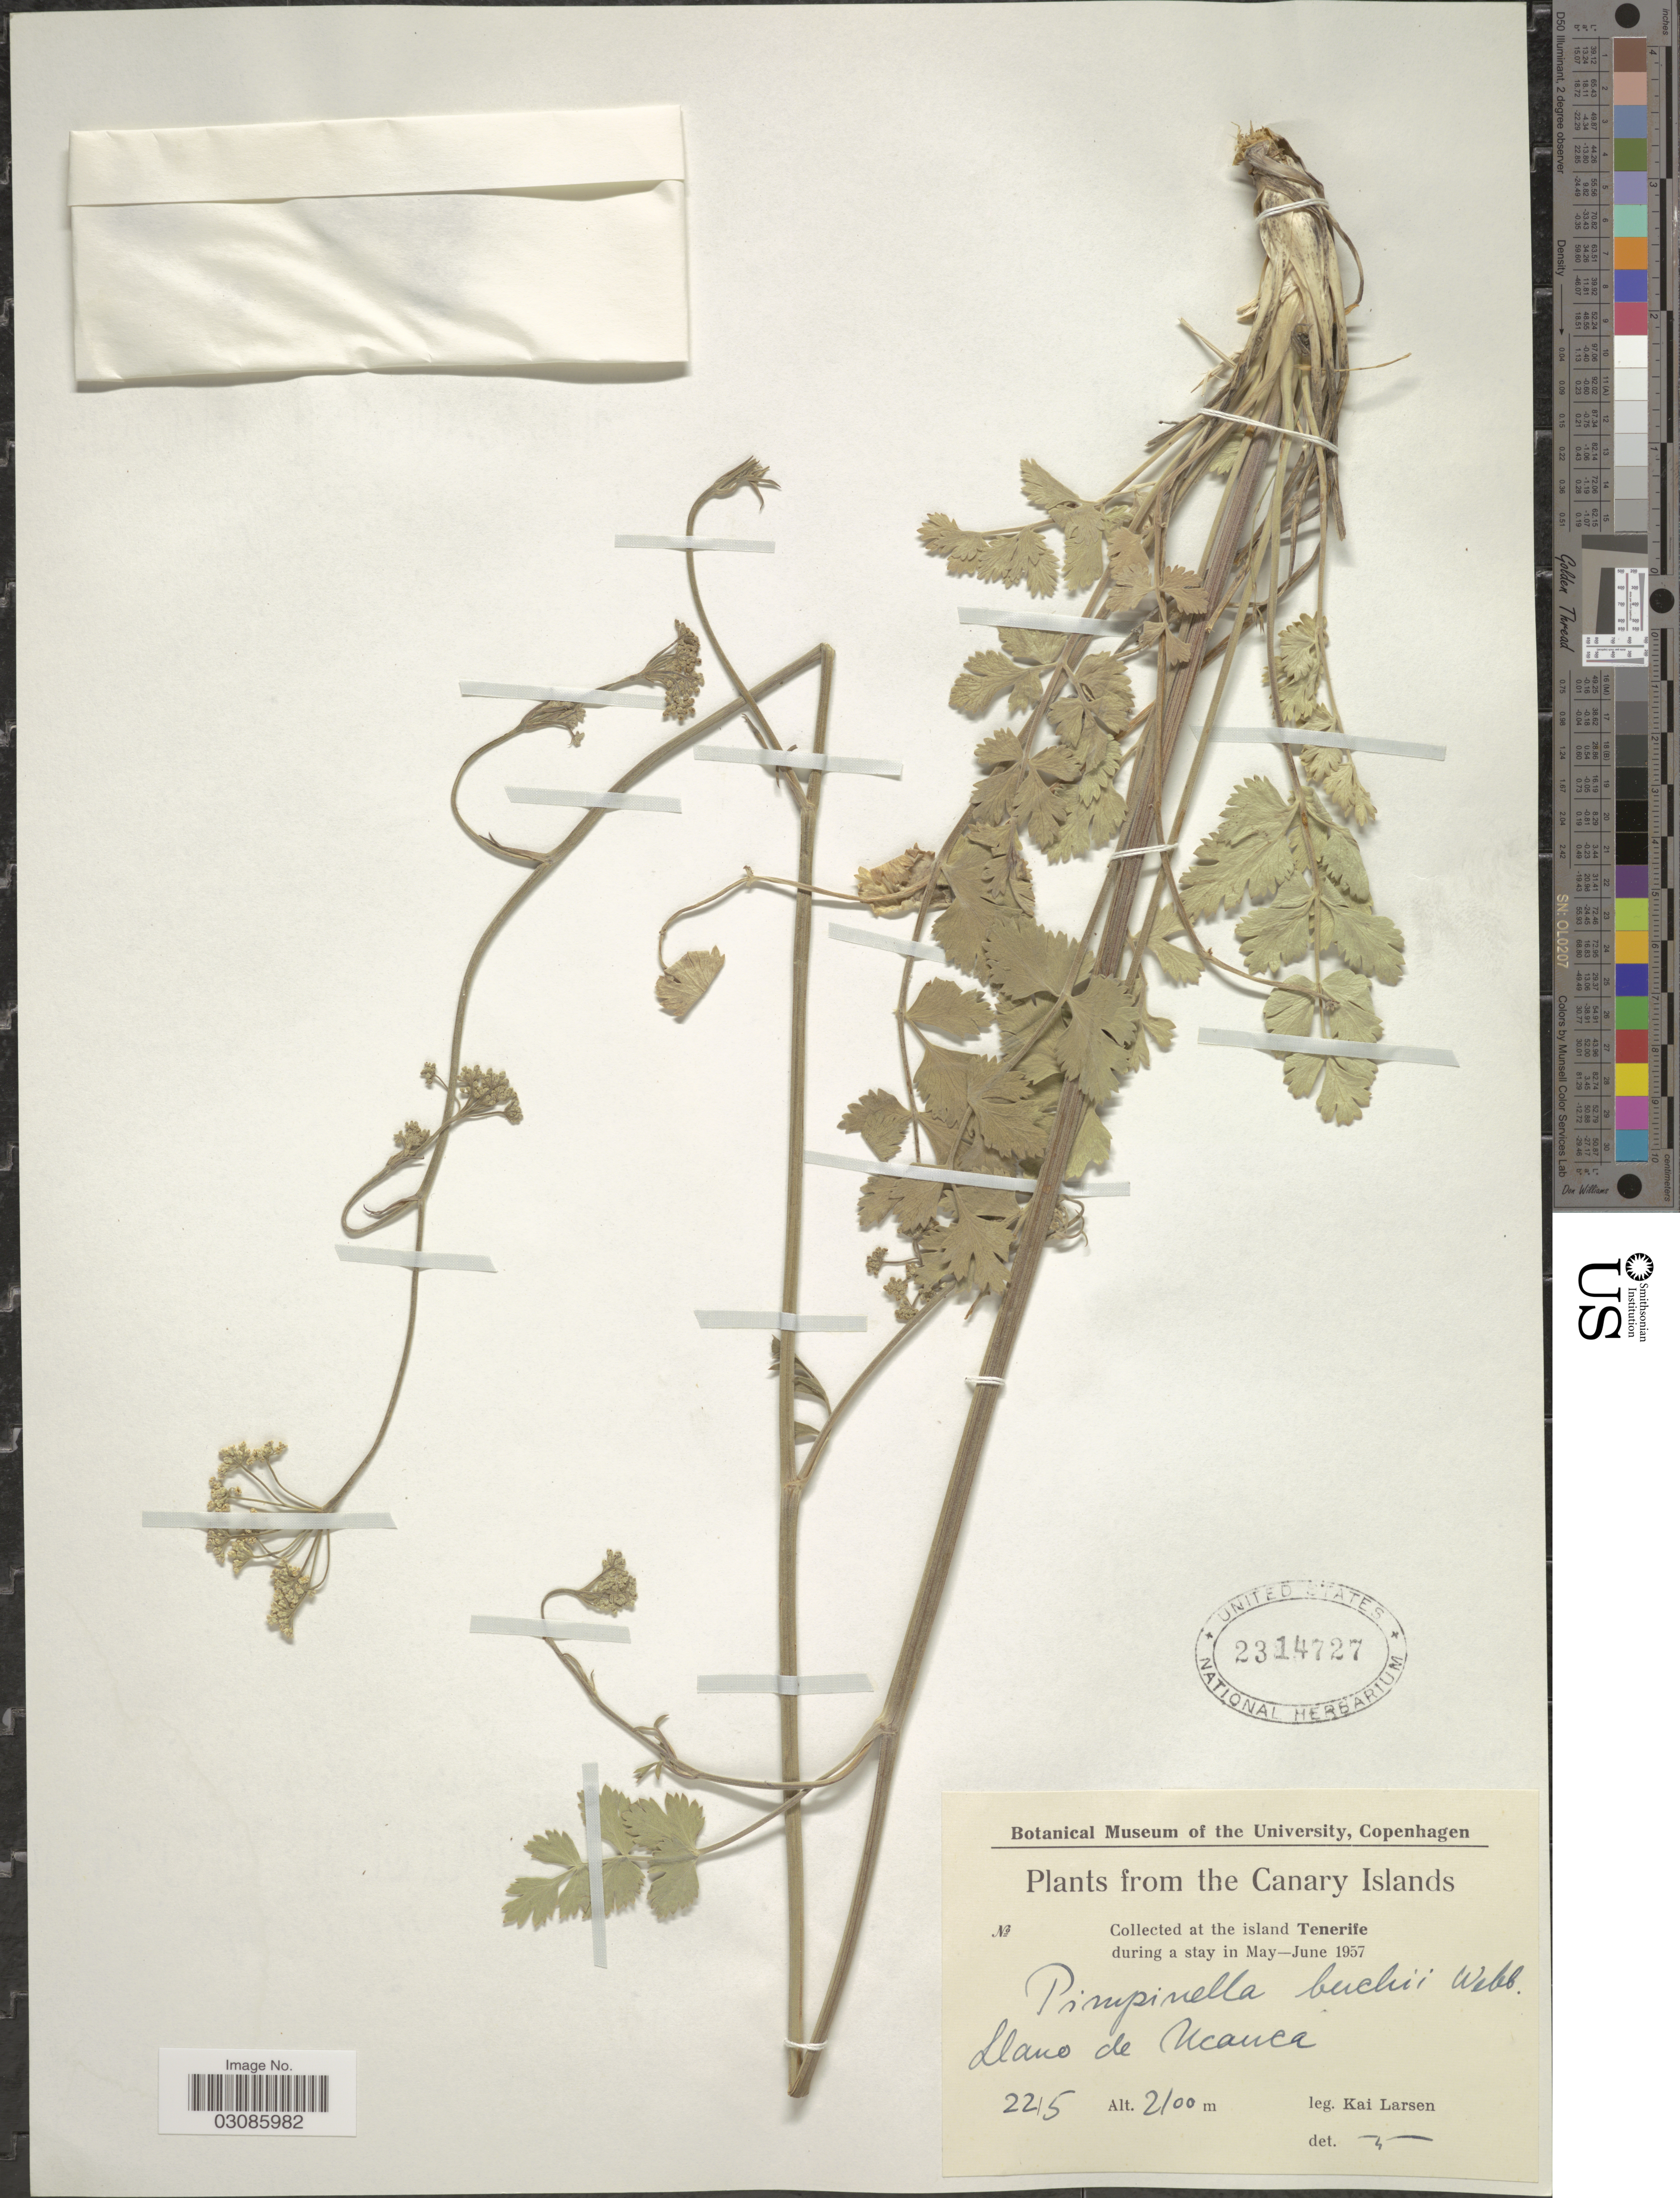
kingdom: Plantae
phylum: Tracheophyta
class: Magnoliopsida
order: Apiales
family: Apiaceae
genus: Pimpinella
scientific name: Pimpinella buchii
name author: Webb & Berthel.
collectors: K. Larsen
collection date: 1957-05-22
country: Spain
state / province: Canarias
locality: The Canary Islands, Llano de Ucauca.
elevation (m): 2100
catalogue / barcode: US 2314727